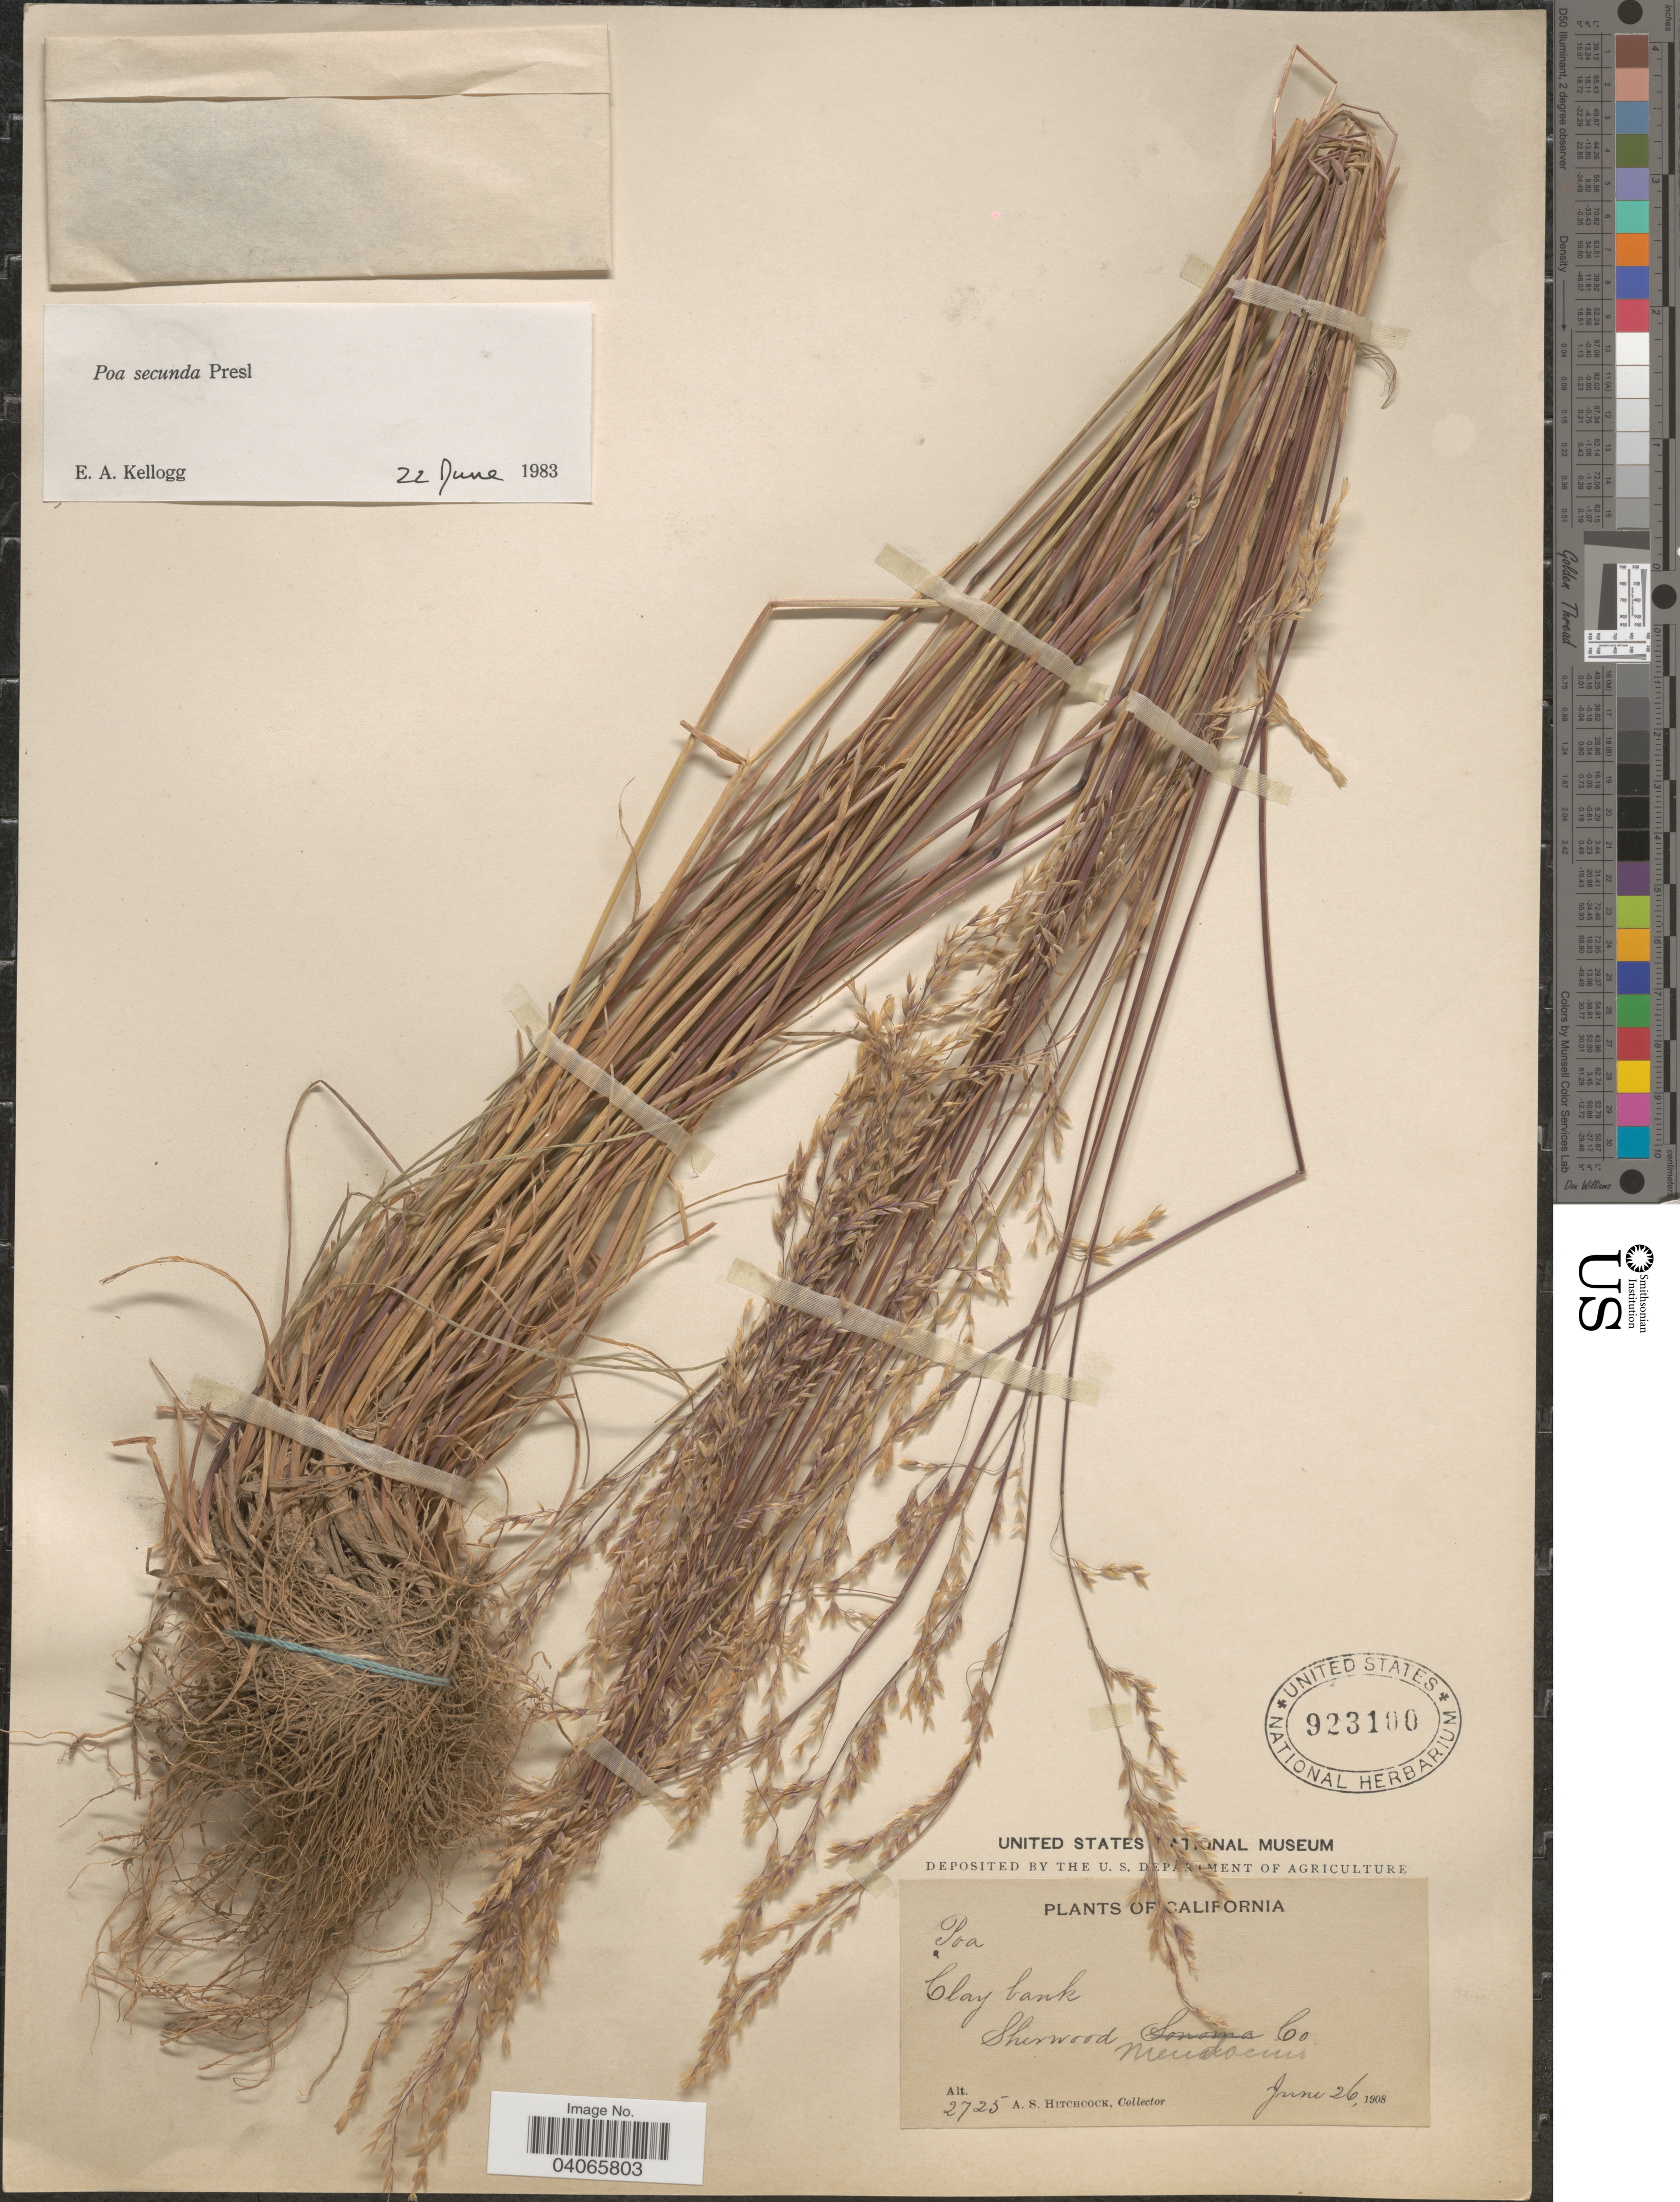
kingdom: Plantae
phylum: Tracheophyta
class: Liliopsida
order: Poales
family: Poaceae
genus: Poa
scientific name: Poa secunda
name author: J. Presl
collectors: A. S. Hitchcock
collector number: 2725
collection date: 1908-06-26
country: United States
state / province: California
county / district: Mendocino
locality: Clay bank. Sherwood Mendocino Co.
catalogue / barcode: US 923100